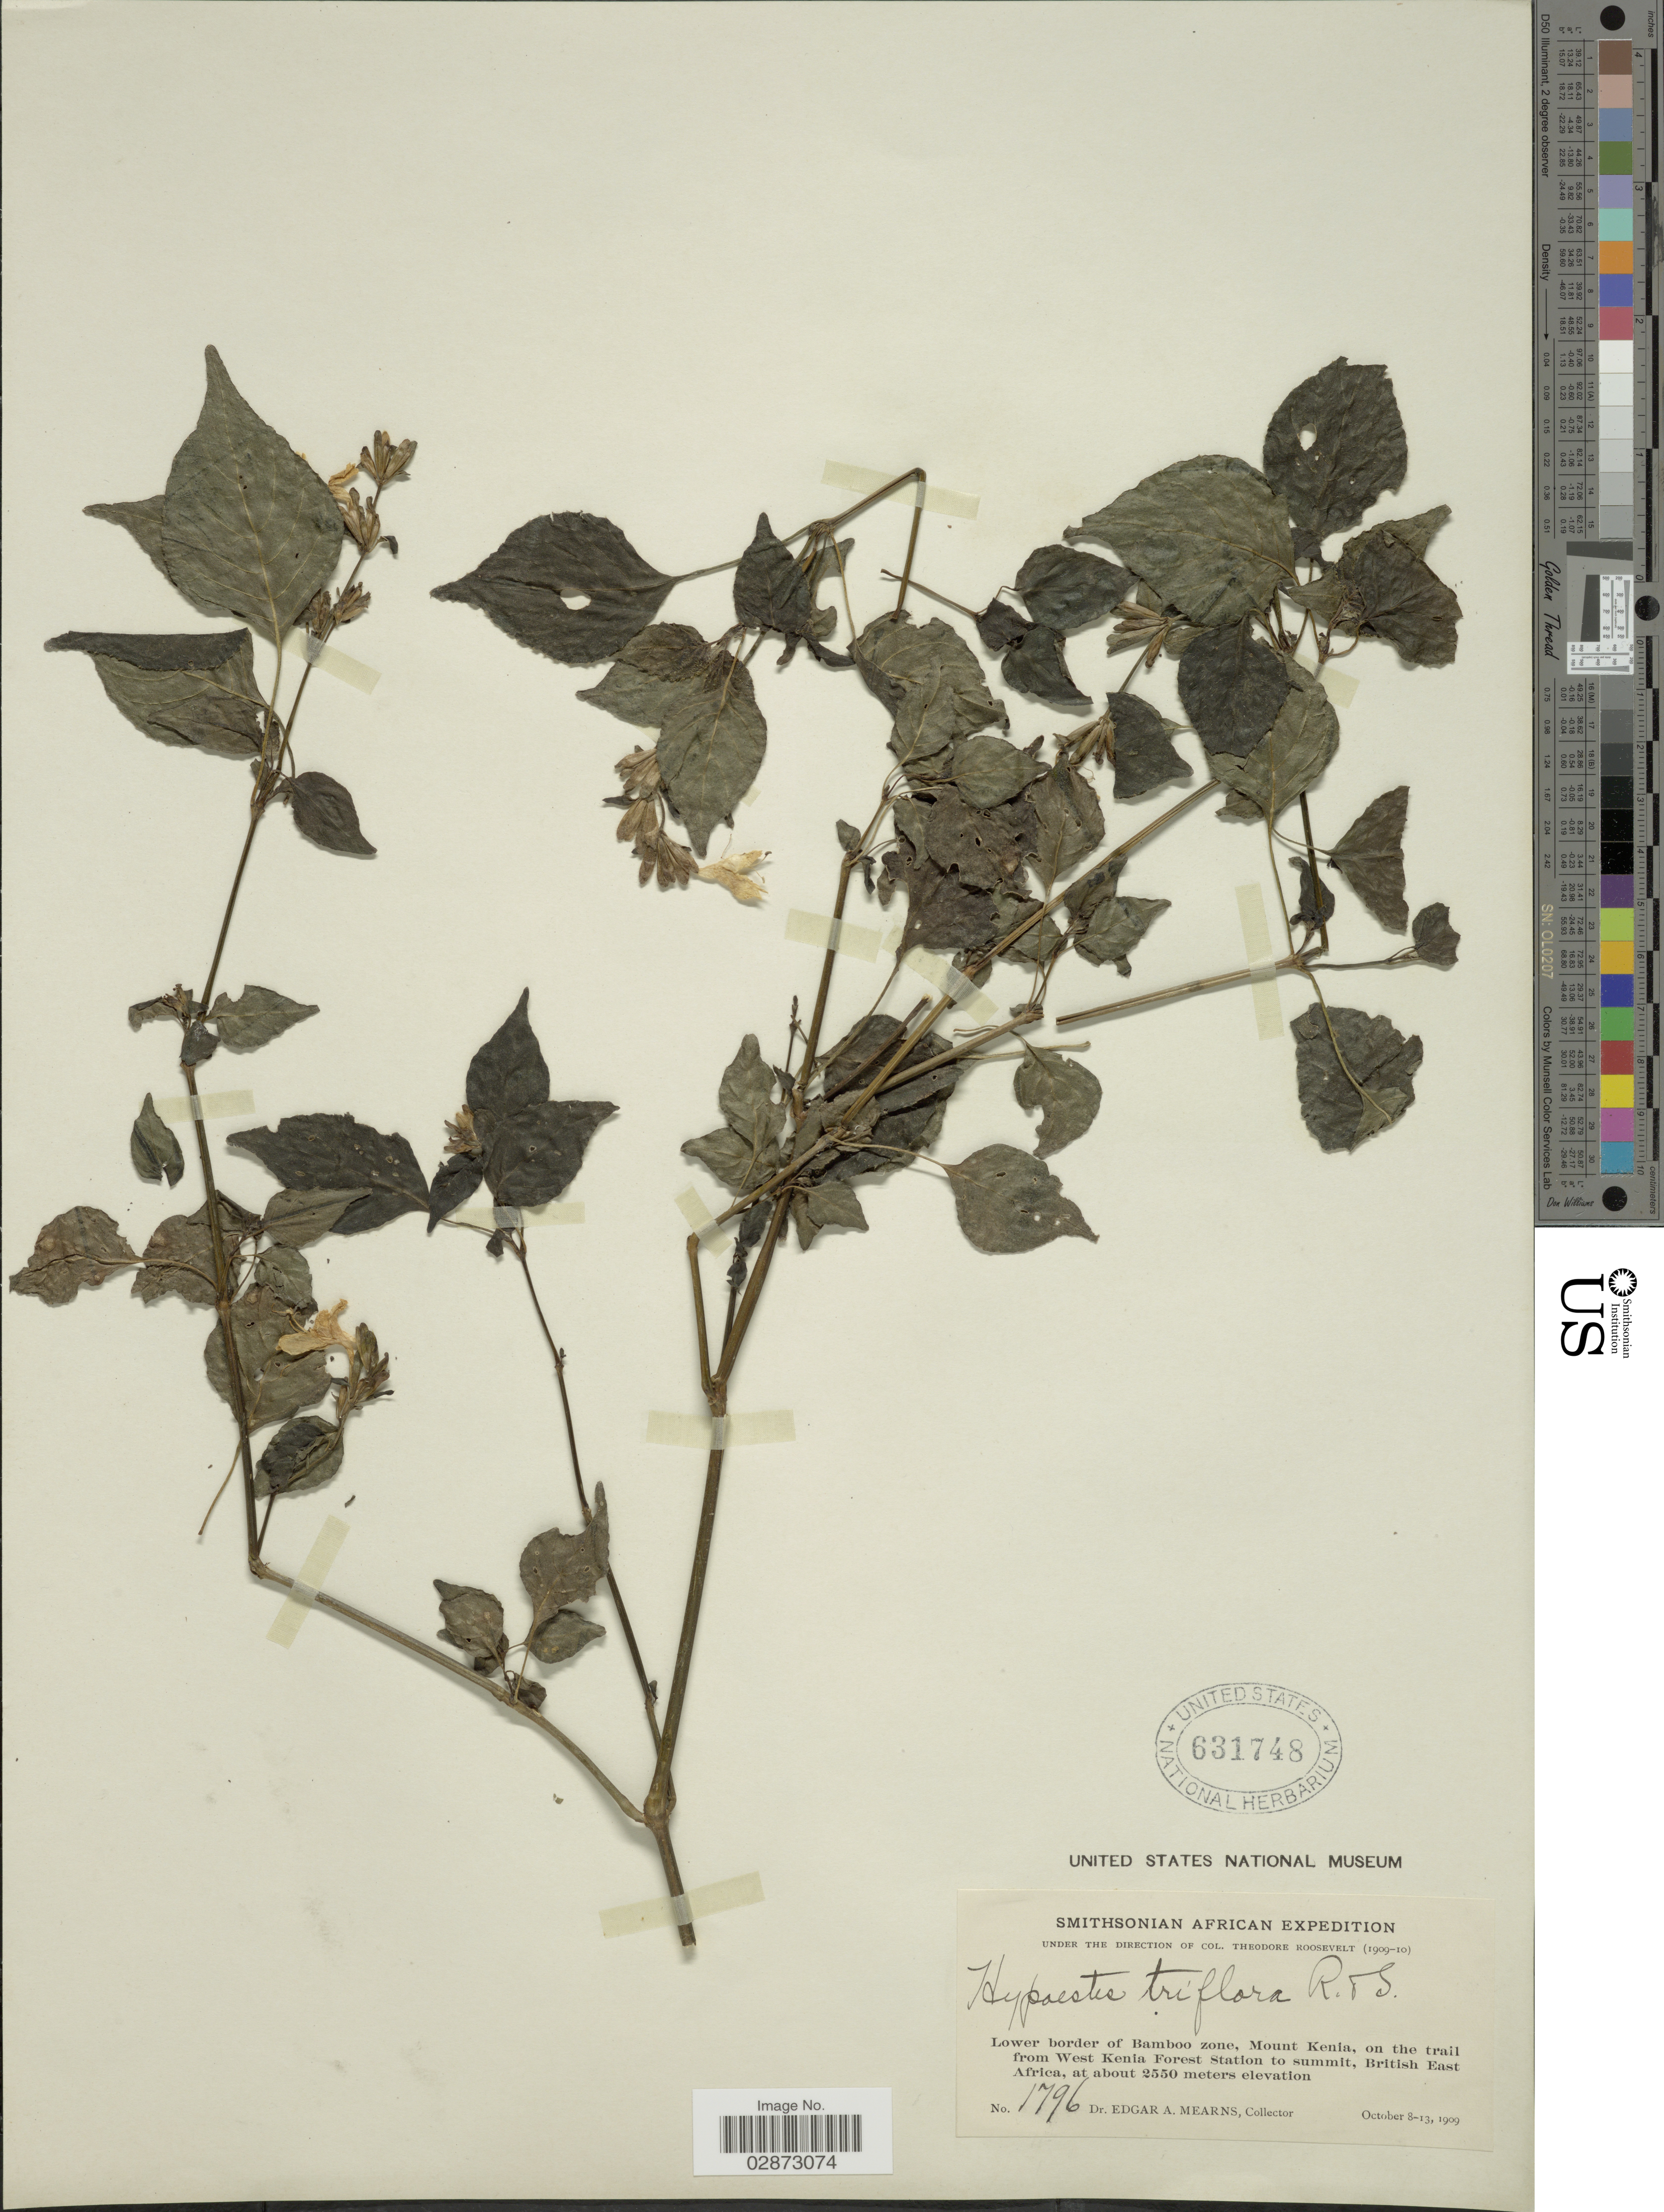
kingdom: Plantae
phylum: Tracheophyta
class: Magnoliopsida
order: Lamiales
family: Acanthaceae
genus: Hypoestes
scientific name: Hypoestes triflora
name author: (Forssk.) Roem. & Schult.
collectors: E. A. Mearns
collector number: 1796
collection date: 1909-10-08/1909-10-13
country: Kenya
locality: Lower border of Bamboo zone, Mount Kenia, on the trail from West Kenia Forest Station to summit, British East Africa.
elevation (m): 2550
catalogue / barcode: US 631748